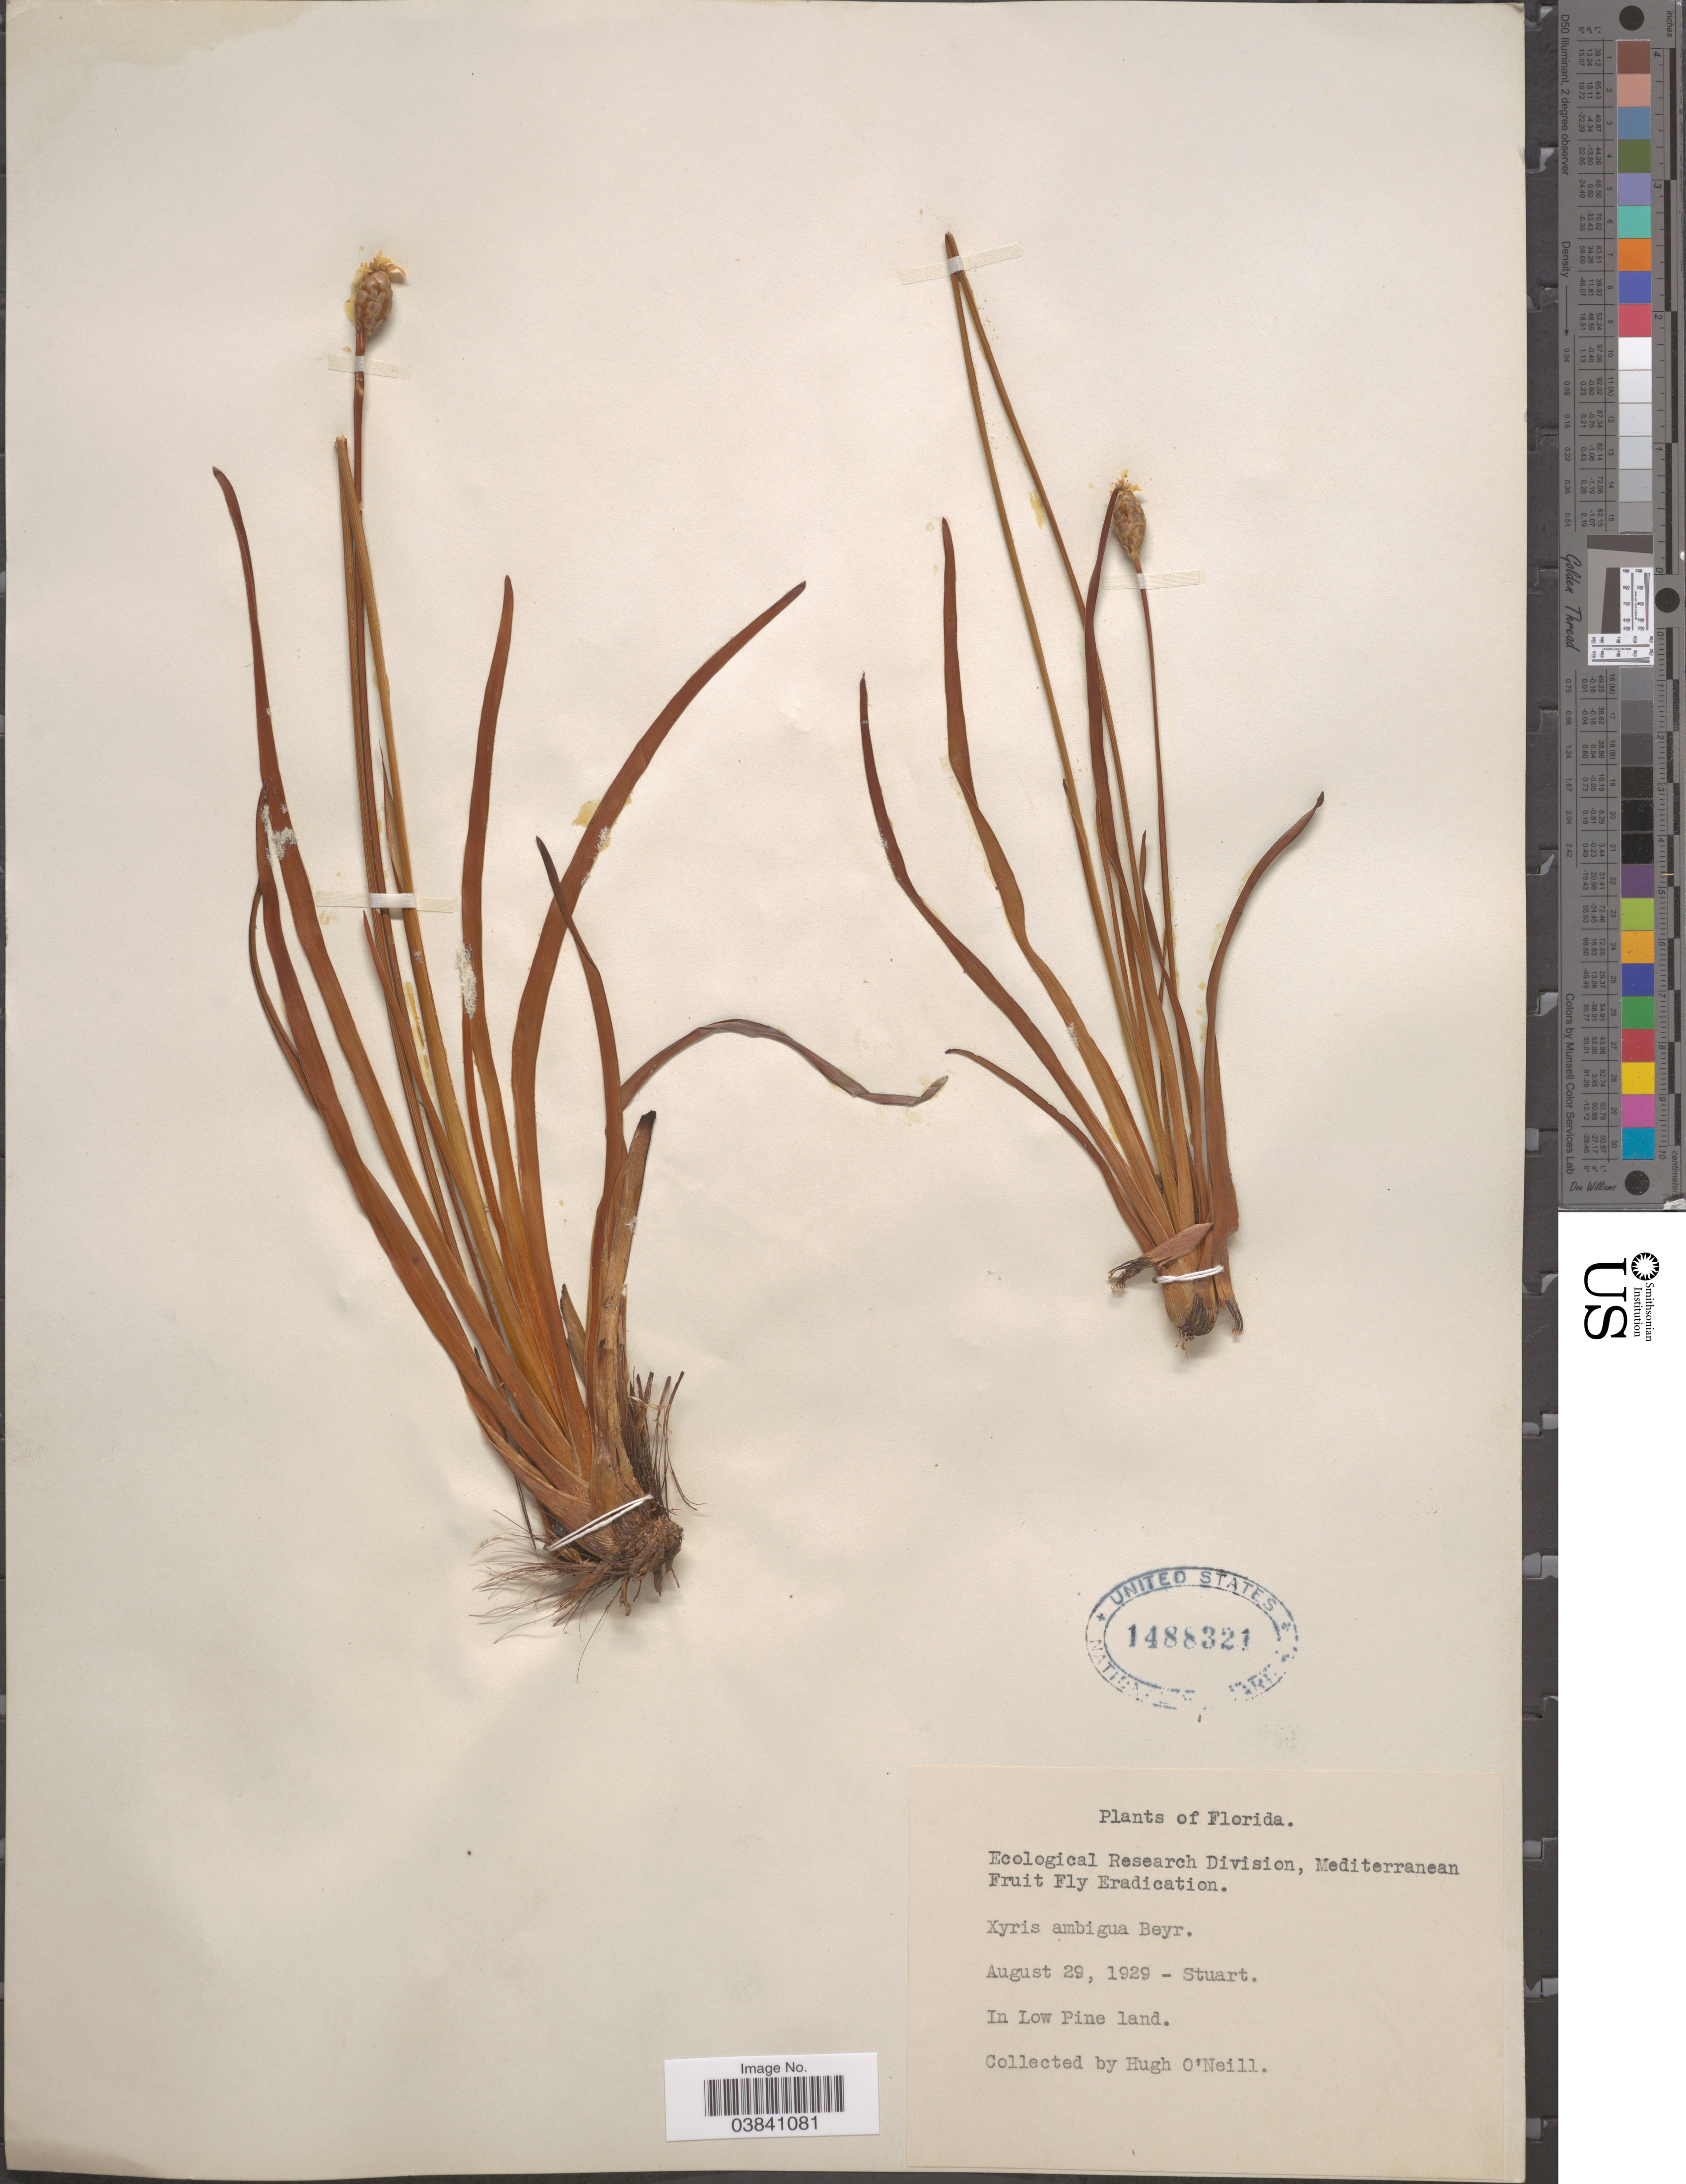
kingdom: Plantae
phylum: Tracheophyta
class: Liliopsida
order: Poales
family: Xyridaceae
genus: Xyris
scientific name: Xyris ambigua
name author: Beyr. ex Kunth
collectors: H. O'Neill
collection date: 1929-08-29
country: United States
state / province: Florida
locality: Stuart. In Low Pine land.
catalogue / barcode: US 1488321